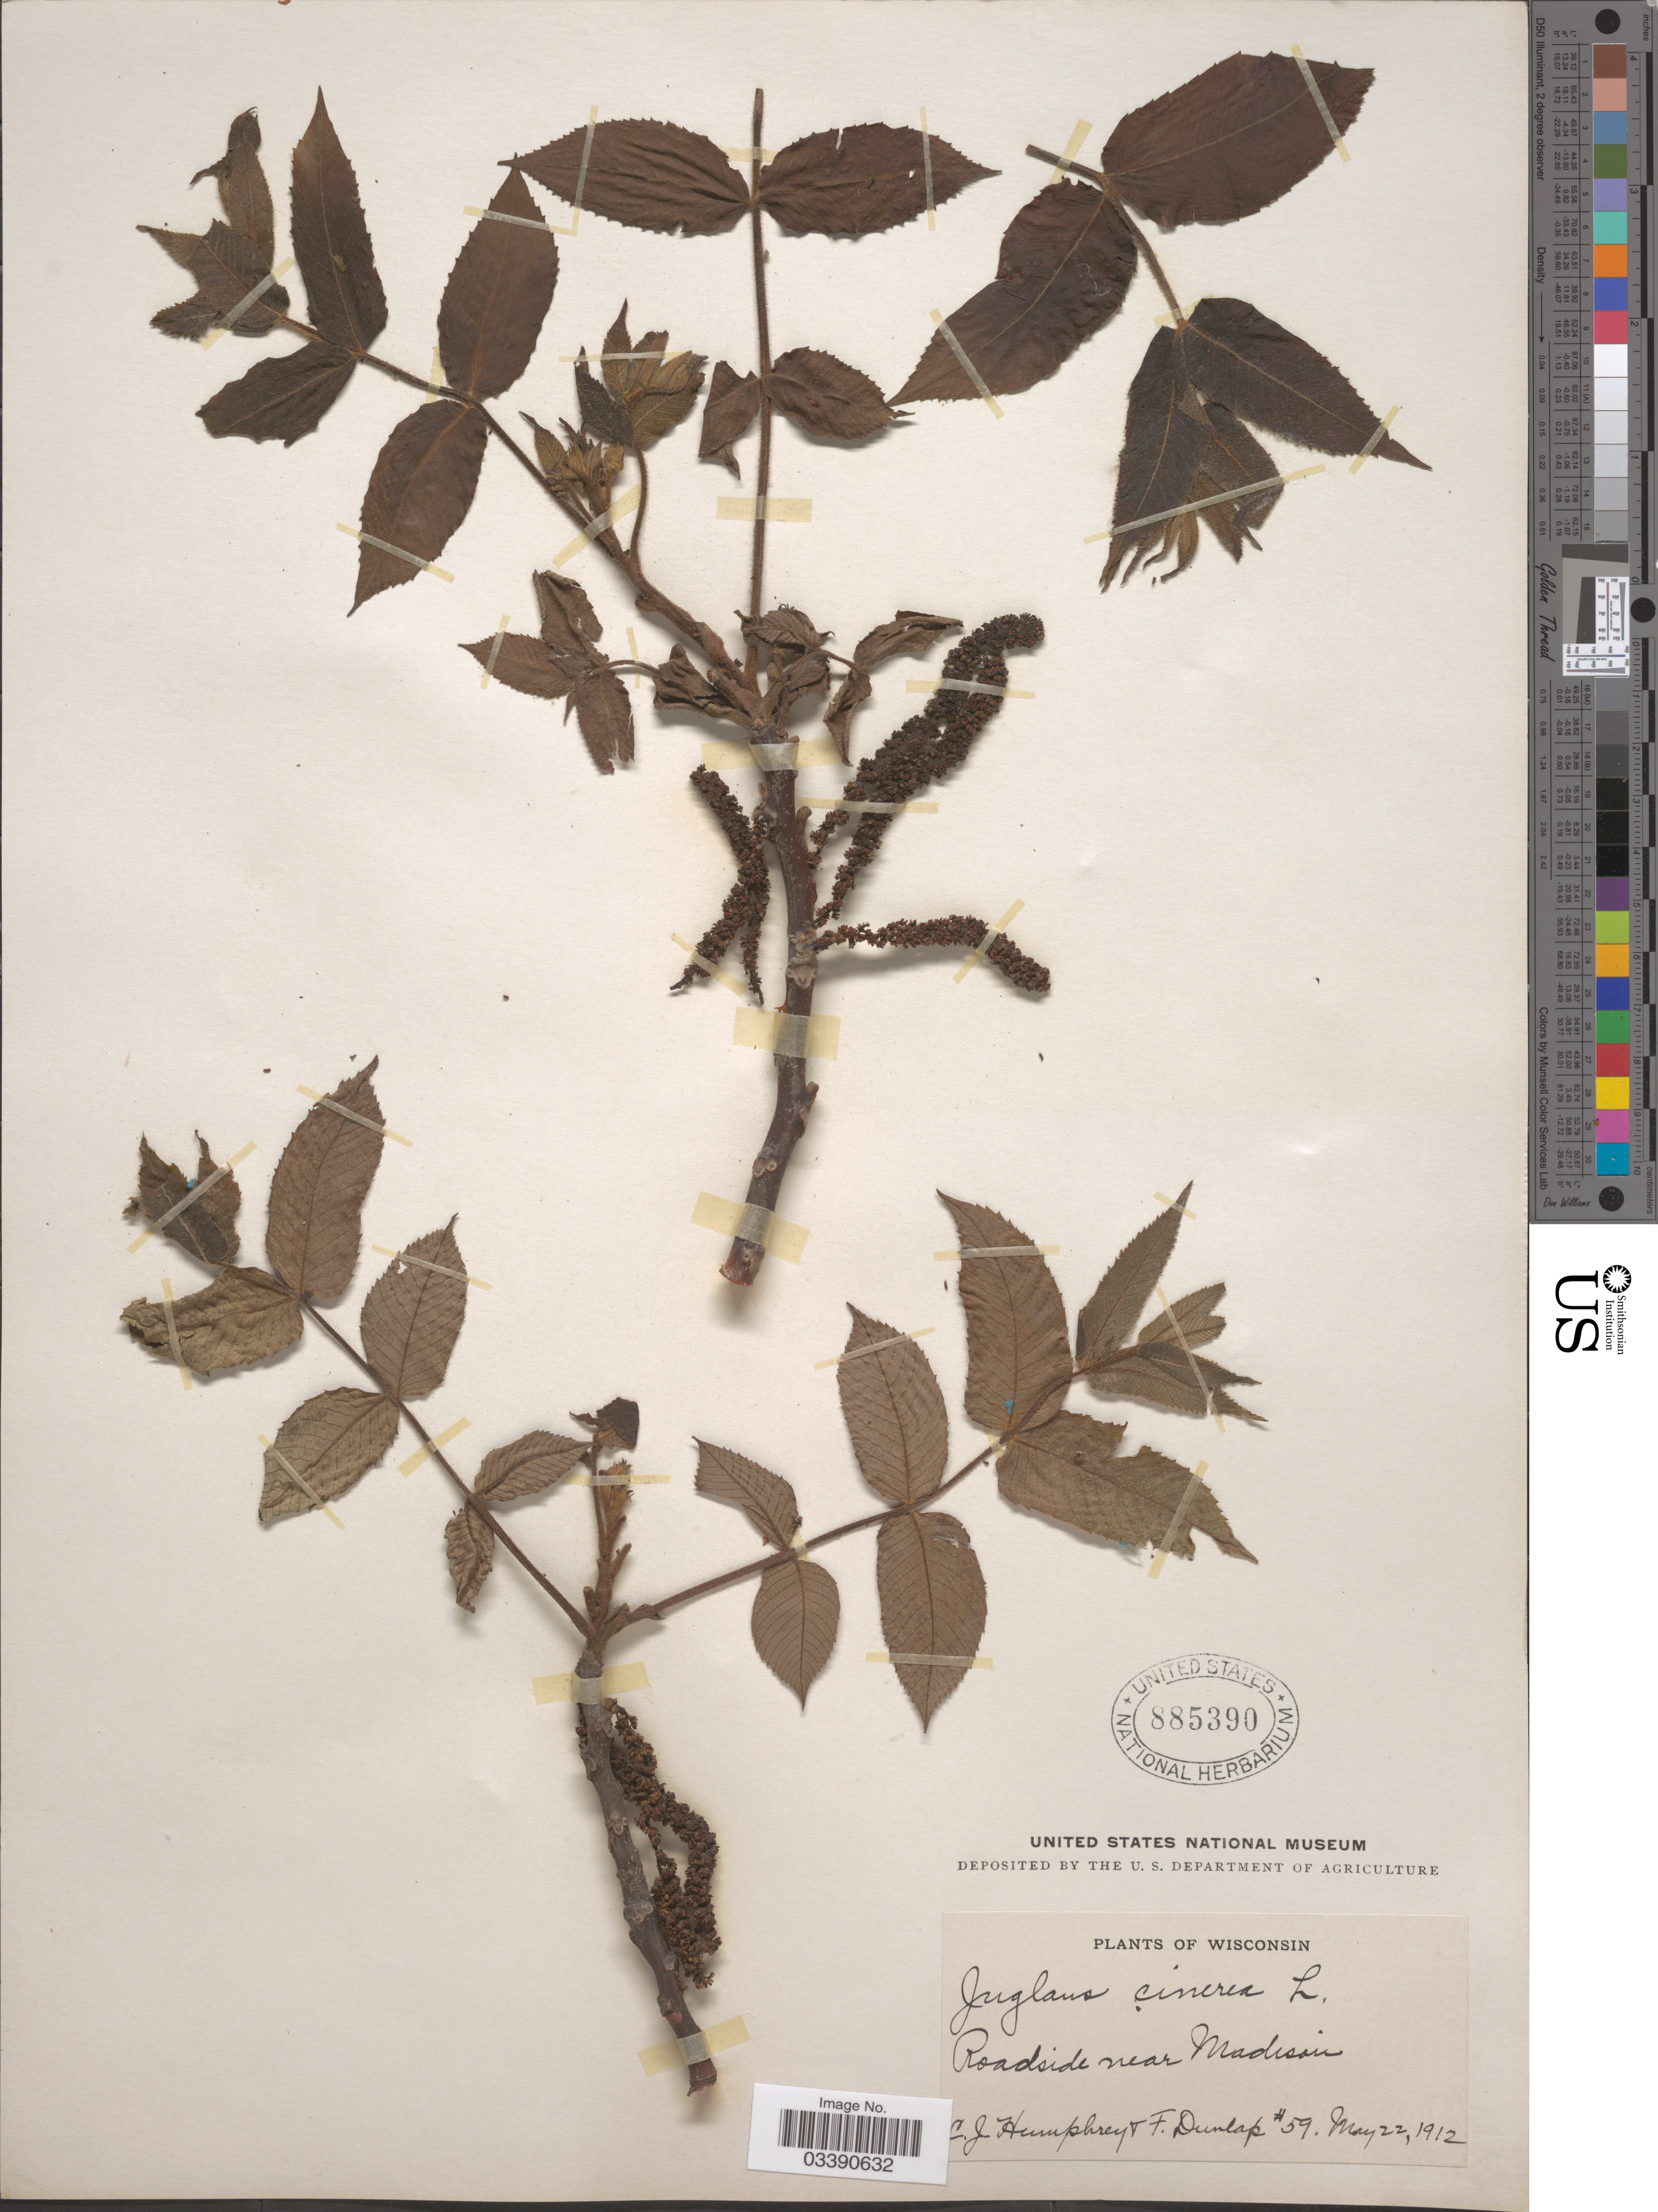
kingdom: Plantae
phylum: Tracheophyta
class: Magnoliopsida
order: Fagales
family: Juglandaceae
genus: Juglans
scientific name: Juglans cinerea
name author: L.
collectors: C. Humphrey & F. Dunlap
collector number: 59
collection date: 1912-05-22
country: United States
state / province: Wisconsin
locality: Roadside near Madison.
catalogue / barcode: US 885390